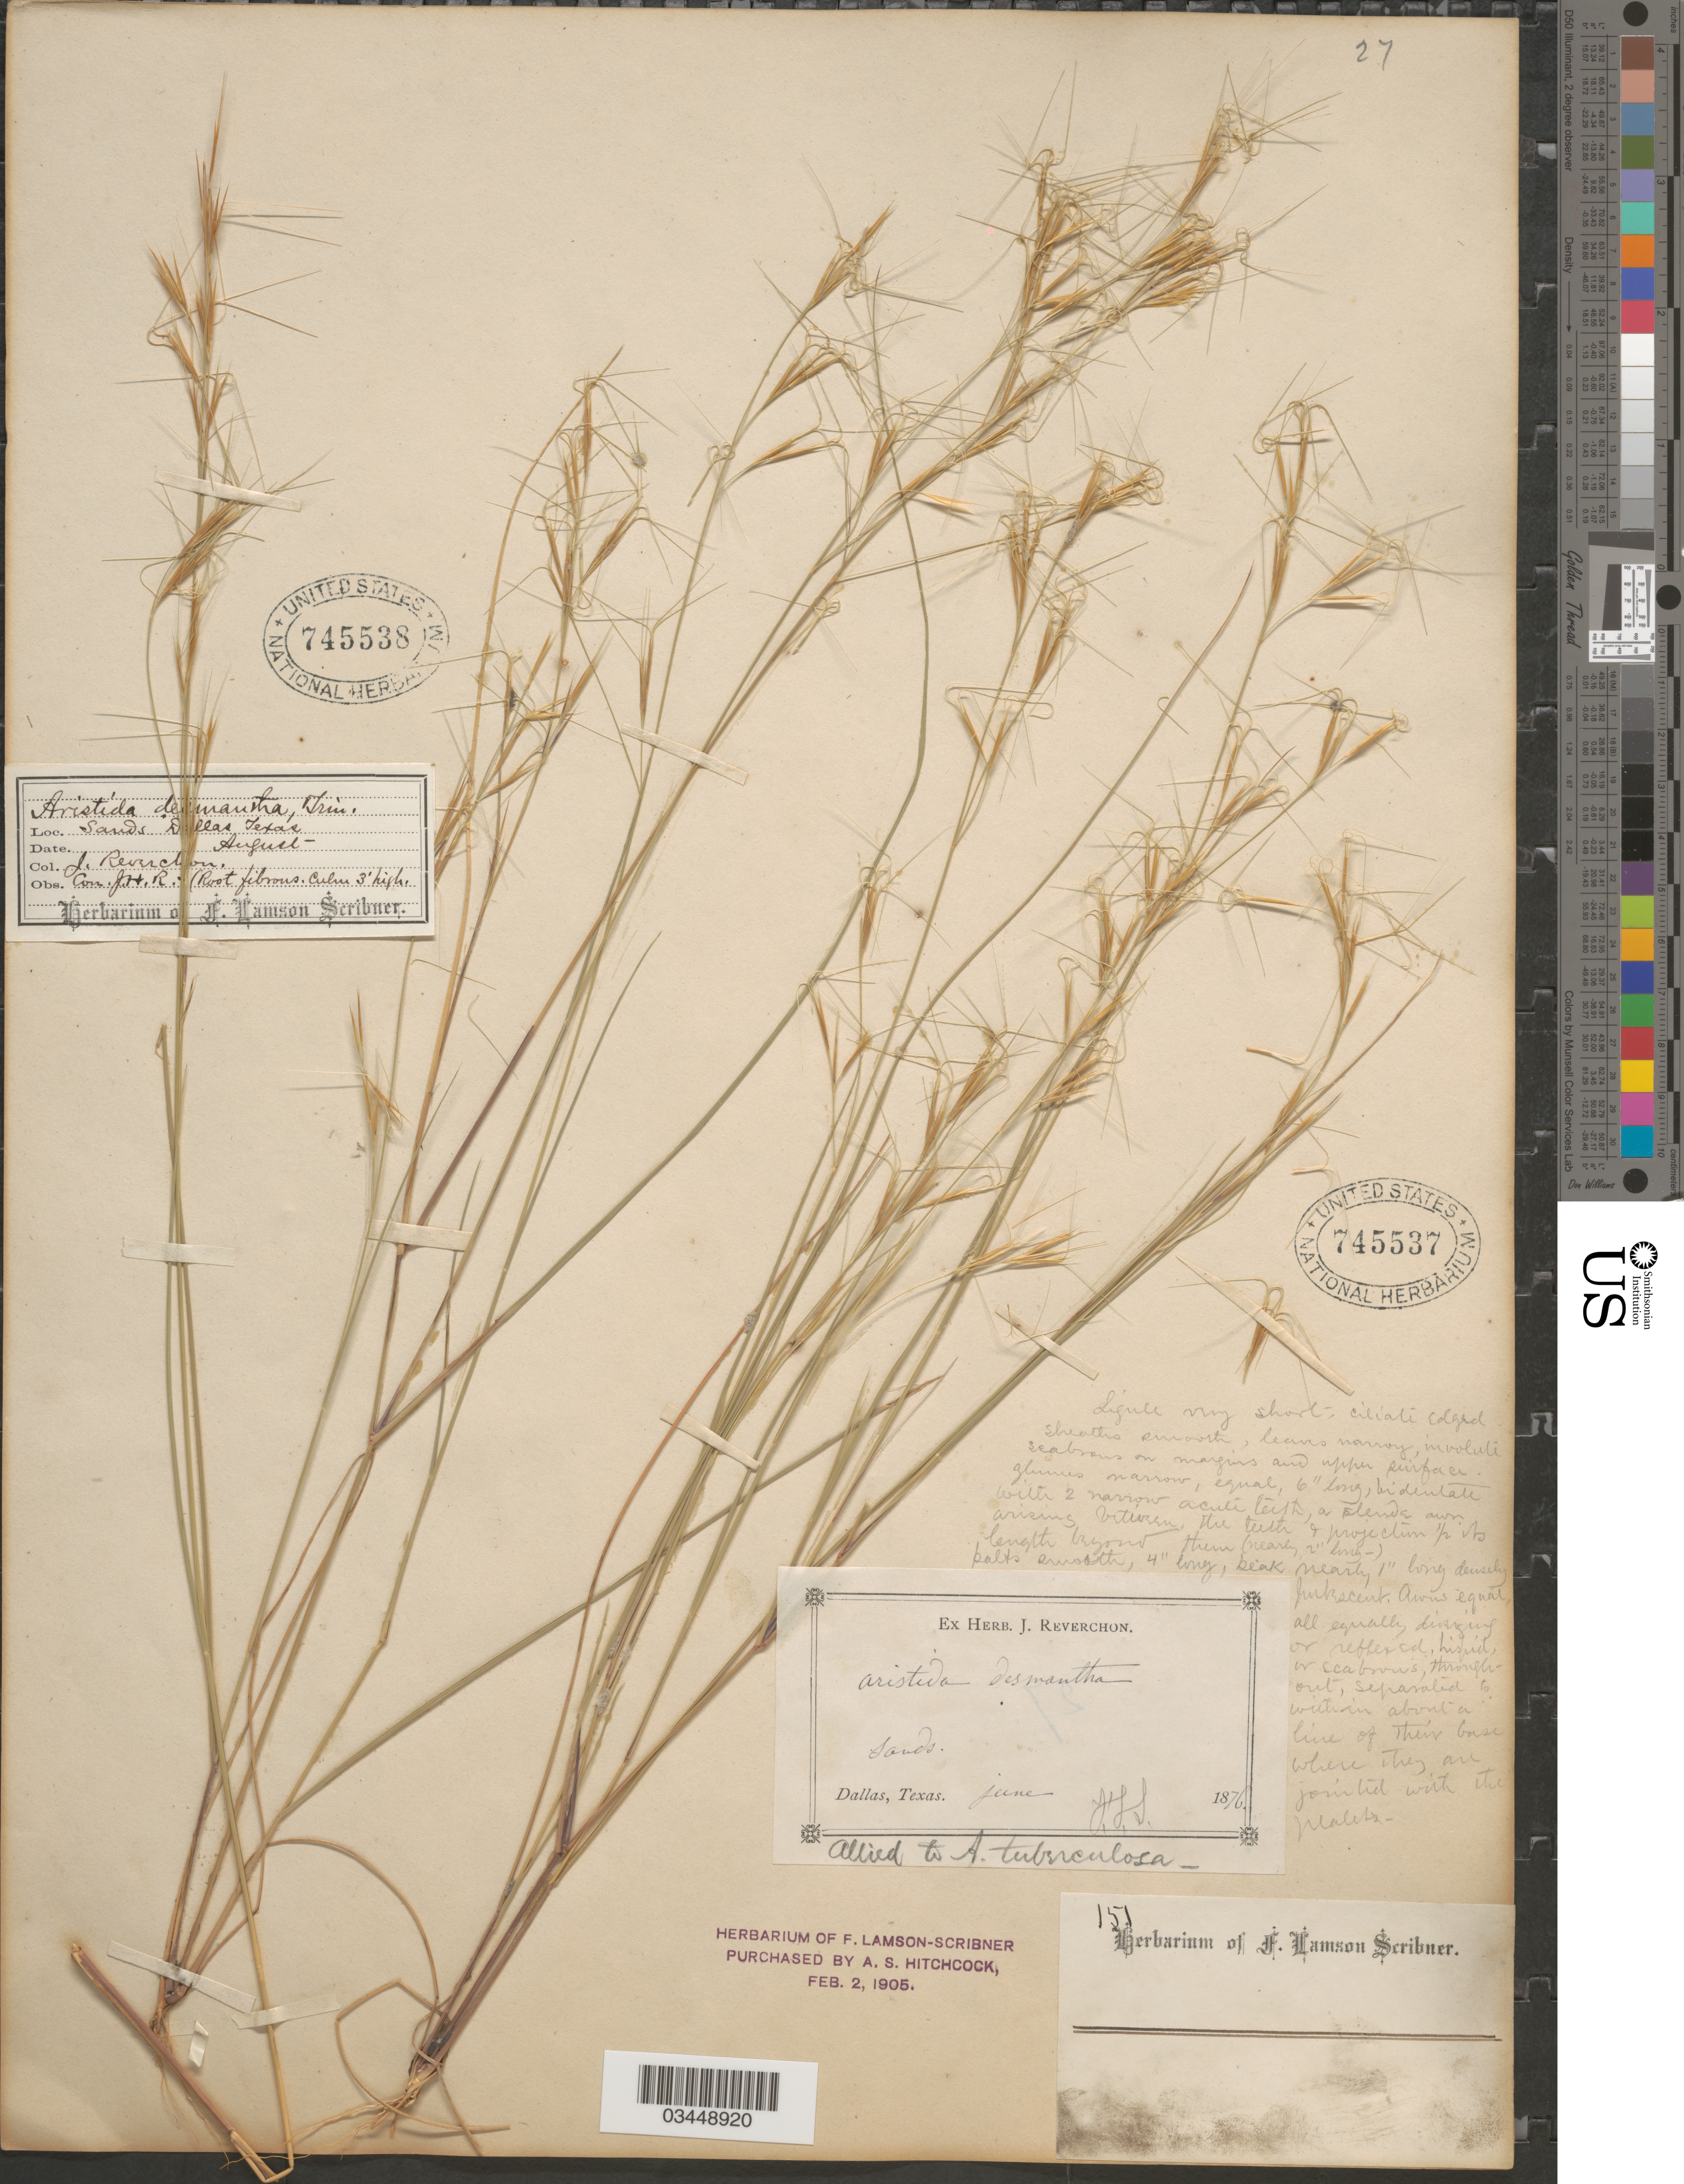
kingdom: Plantae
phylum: Tracheophyta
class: Liliopsida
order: Poales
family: Poaceae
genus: Aristida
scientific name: Aristida desmantha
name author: Trin. & Rupr.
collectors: J. Reverchon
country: United States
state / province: Texas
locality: Sands Dallas.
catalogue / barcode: US 745538